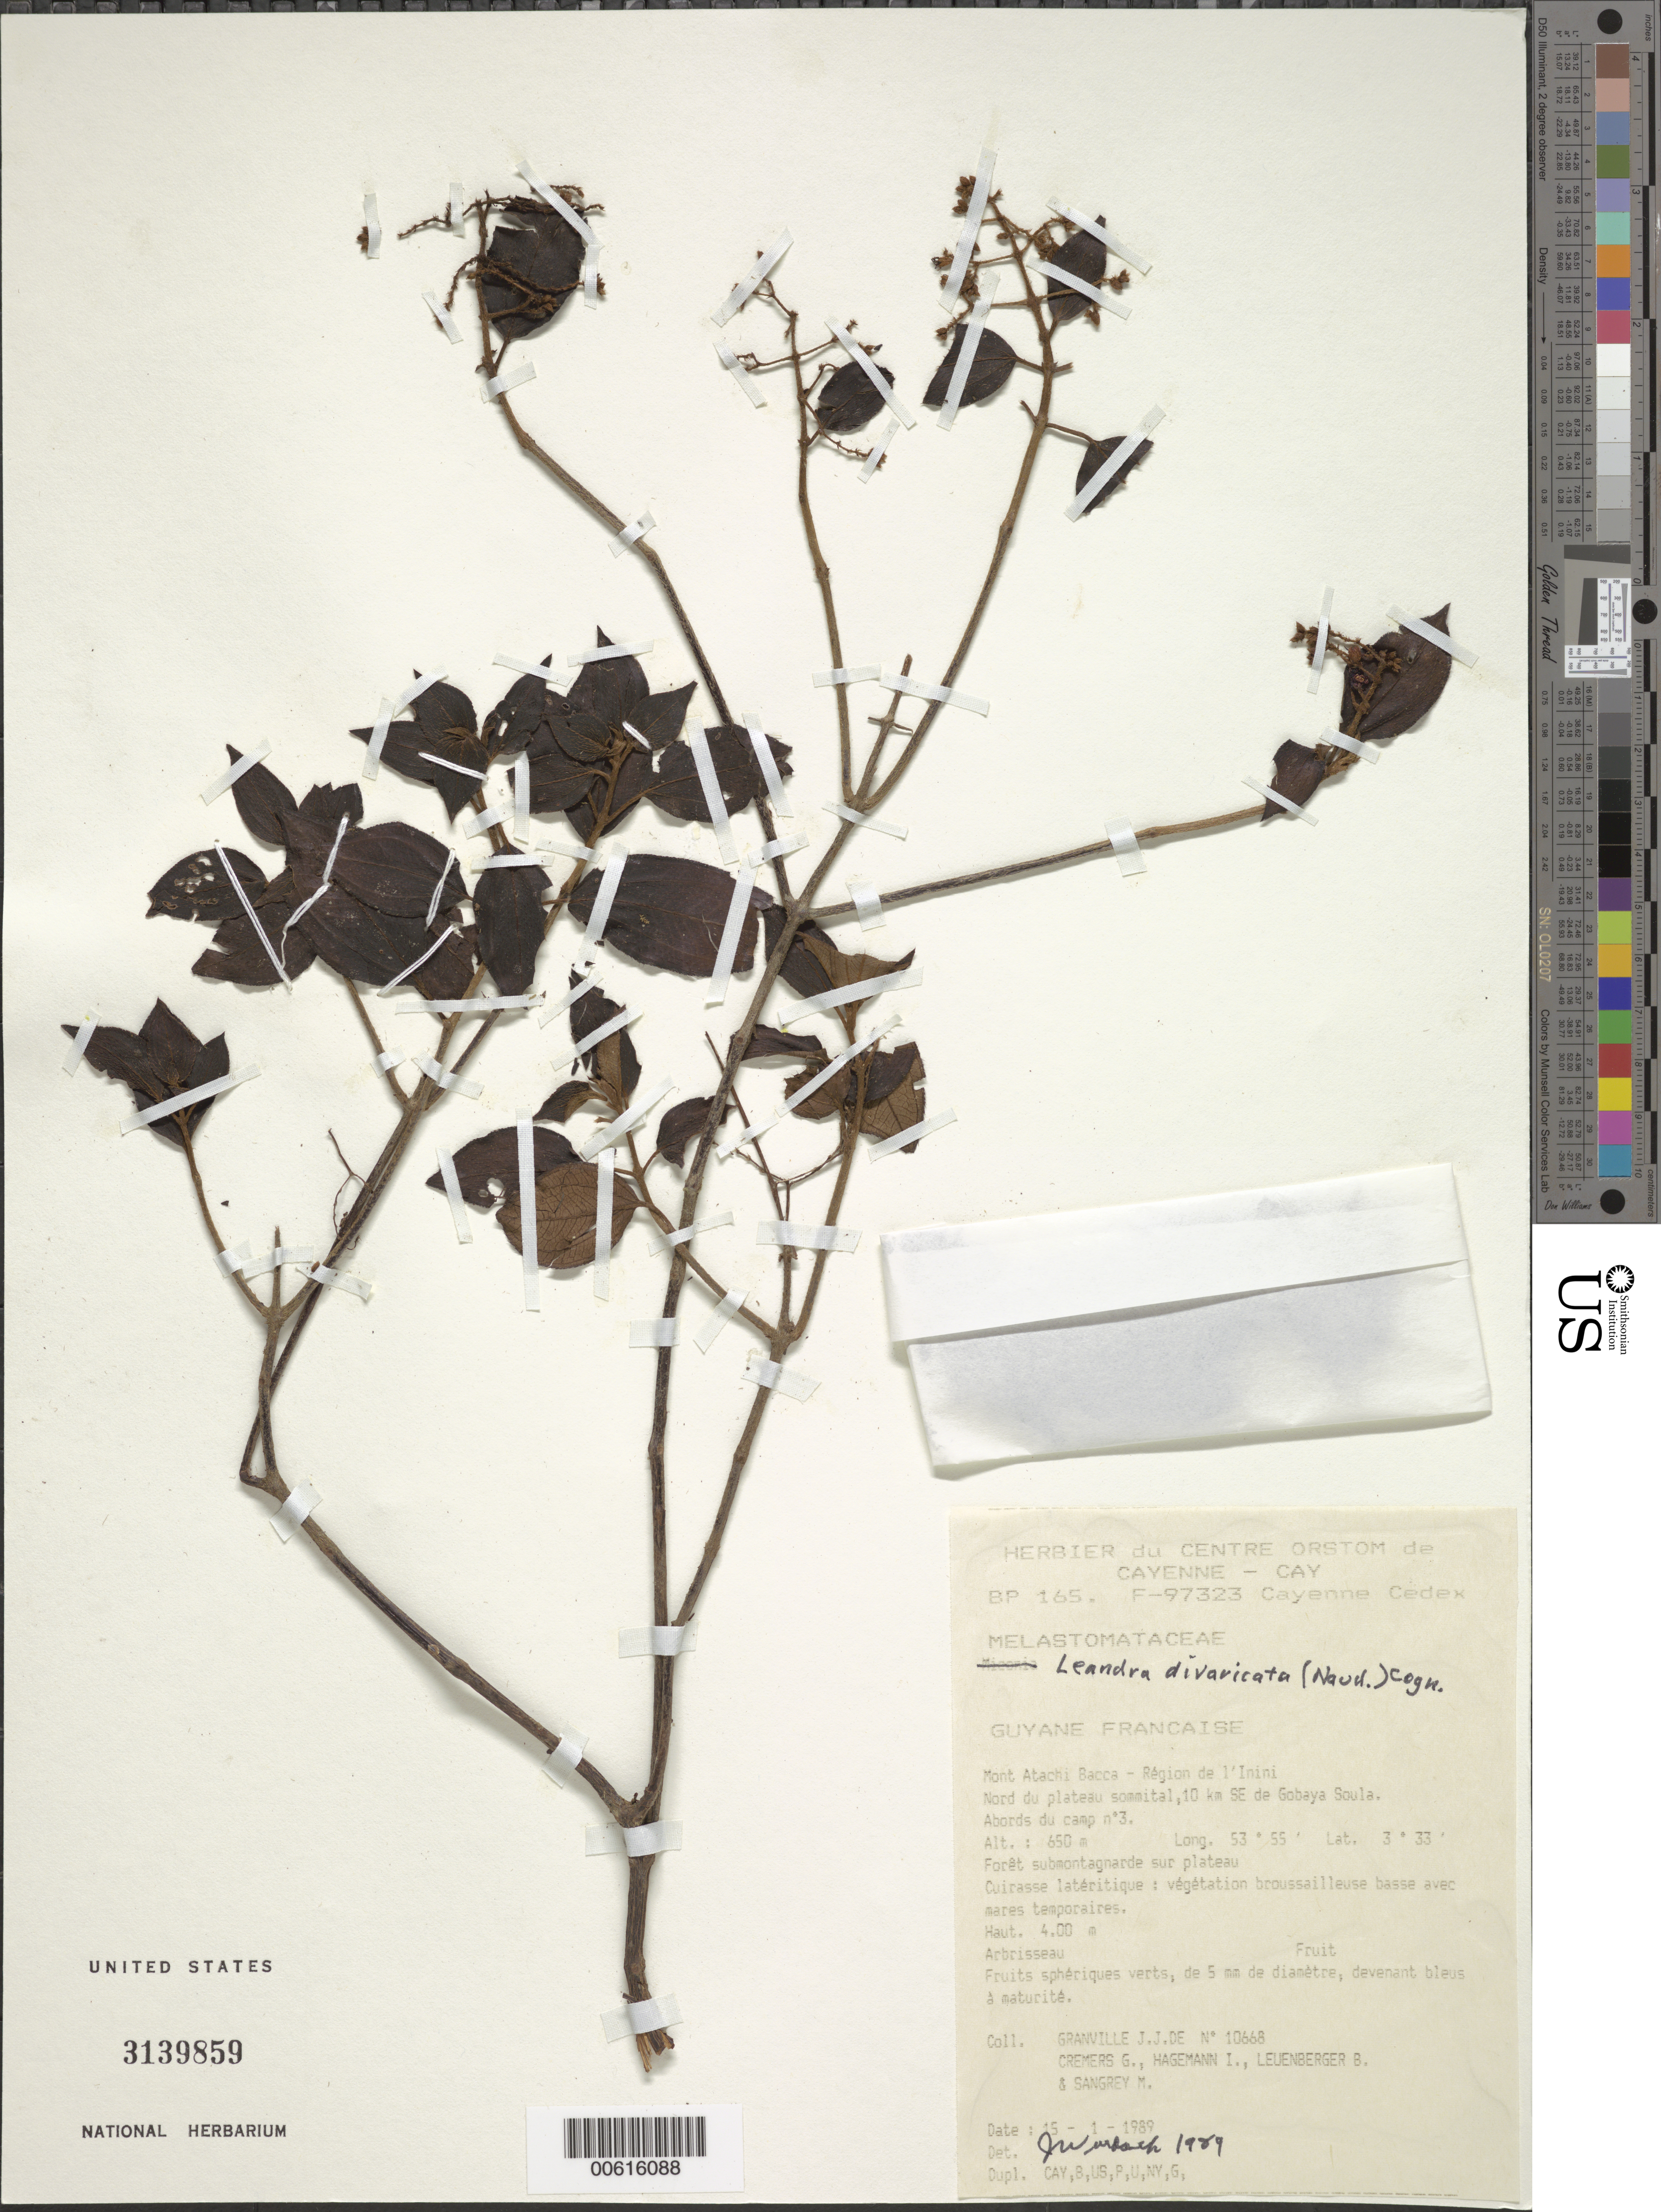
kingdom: Plantae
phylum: Tracheophyta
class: Magnoliopsida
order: Myrtales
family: Melastomataceae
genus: Leandra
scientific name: Leandra divaricata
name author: (Naudin) Cogn.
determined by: Wurdack, John J., (US), US (UNITED STATES)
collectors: J.-J. de Granville, G. Cremers, J. Hagemann, B. E. Leuenberger & M. S. Sangrey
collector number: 10668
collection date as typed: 15-Jan-89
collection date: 1989-01-15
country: French Guiana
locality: Mont Atachi Bacca, région de l'Inini, 10 km SE de Gobaya Soula; abords du camp no.3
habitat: Foret submontagnarde sur plateau. Cuirasse lateritique: vegetation broussailleuse basse avec mares temporaires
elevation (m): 650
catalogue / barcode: US 3139859